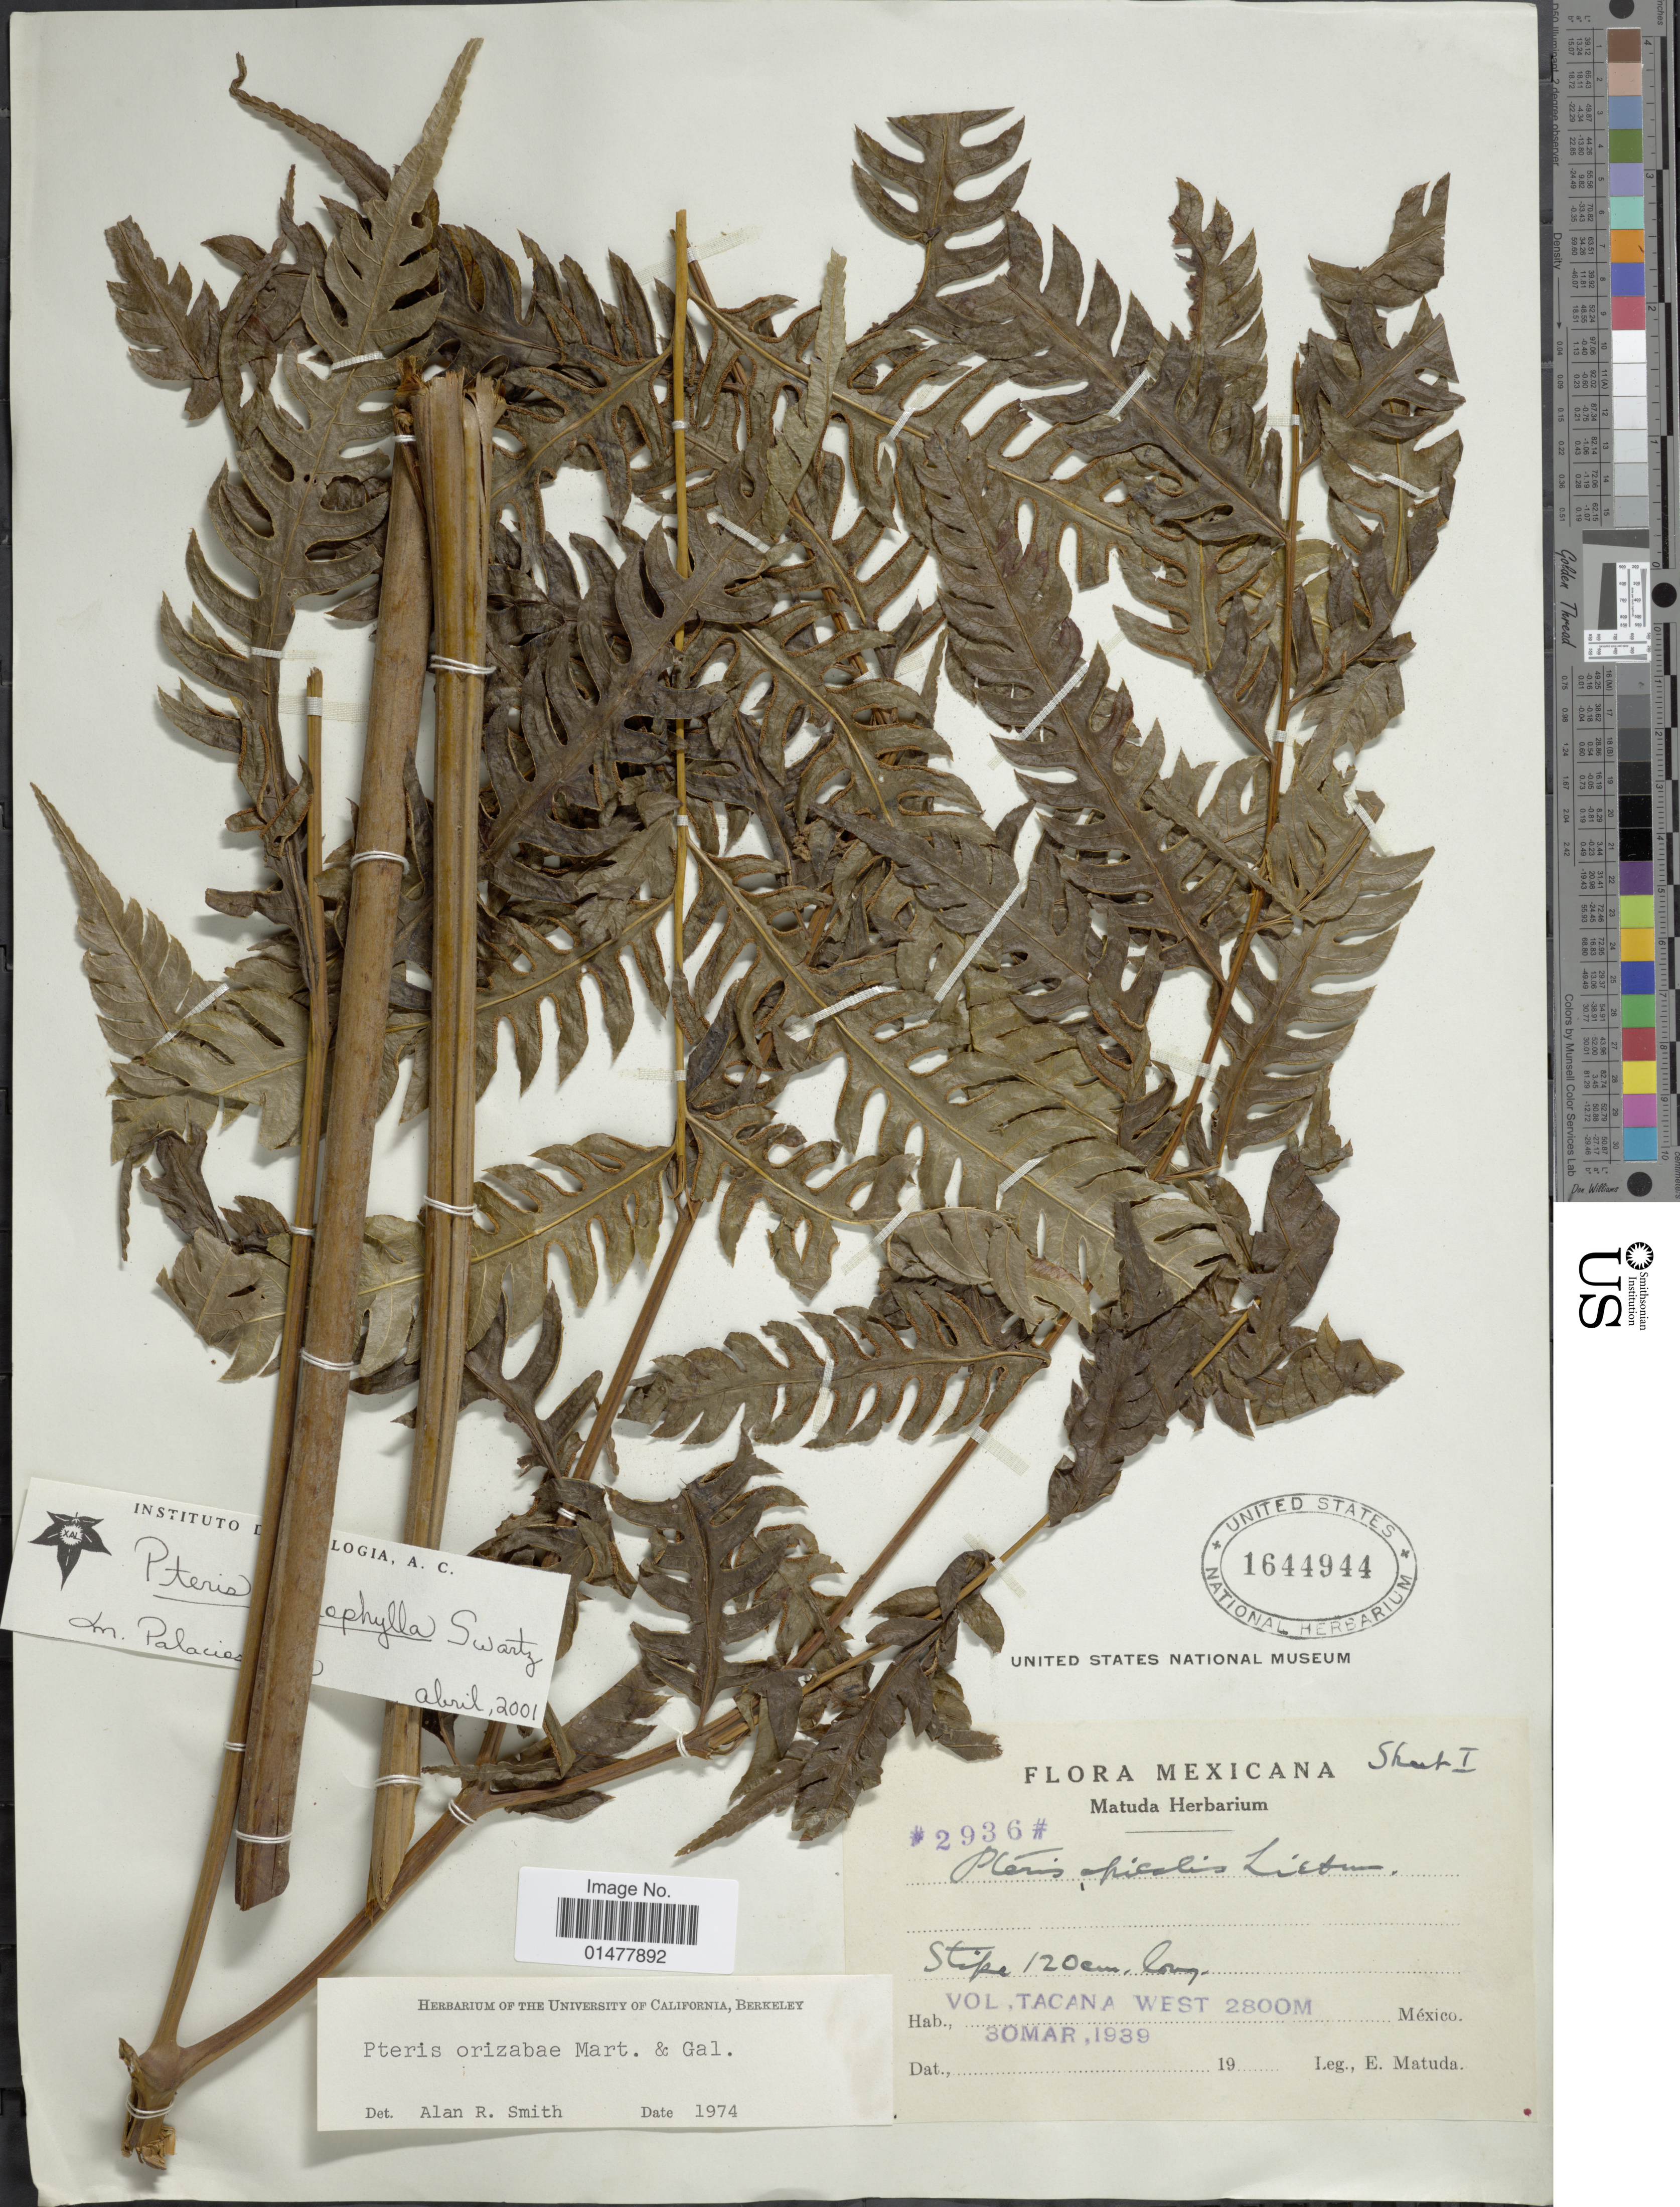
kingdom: Plantae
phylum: Tracheophyta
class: Polypodiopsida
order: Polypodiales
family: Pteridaceae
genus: Pteris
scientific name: Pteris orizabae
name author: M. Martens & Galeotti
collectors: E. Matuda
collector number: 2936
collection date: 1939-03-30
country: Mexico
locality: Flora Mexicana, Vol Tacana, west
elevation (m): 2800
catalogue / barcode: US 1644944